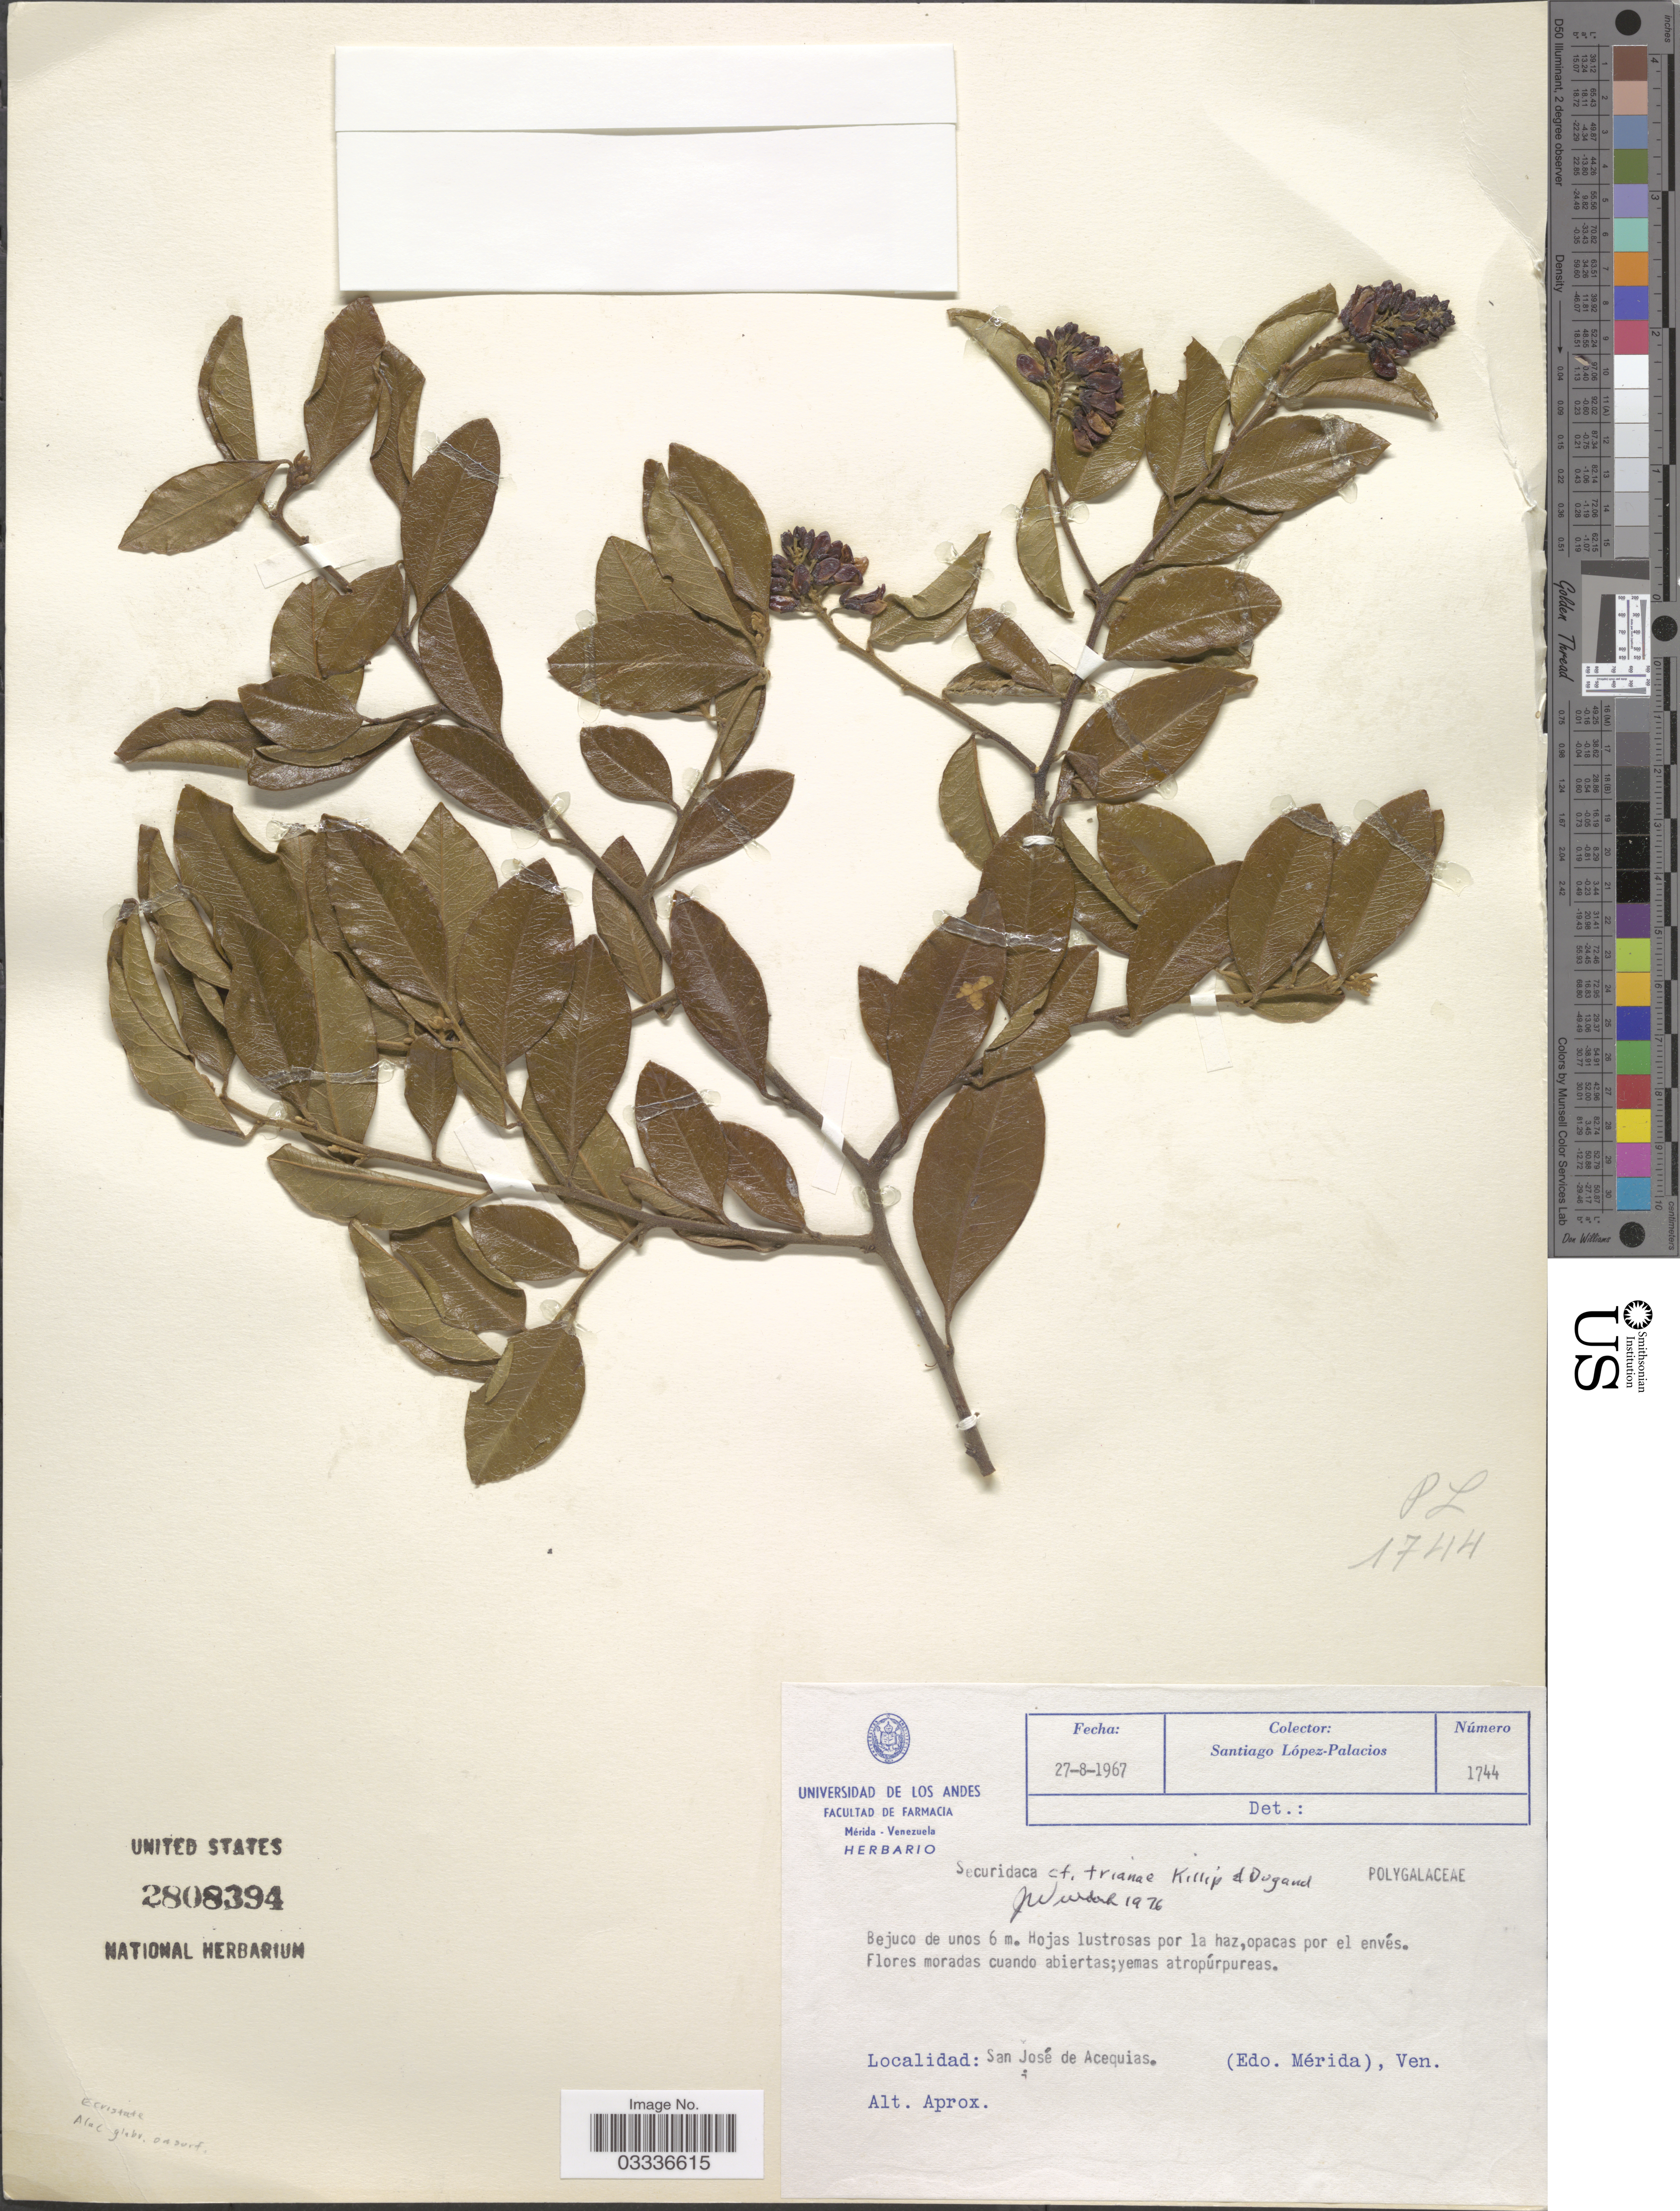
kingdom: Plantae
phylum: Tracheophyta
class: Magnoliopsida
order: Fabales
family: Polygalaceae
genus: Securidaca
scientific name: Securidaca trianae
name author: Killip & Dugand G.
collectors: S. López-Palacios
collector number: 1744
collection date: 1967-08-27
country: Venezuela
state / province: Mérida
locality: San José de Acequias.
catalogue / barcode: US 2808394